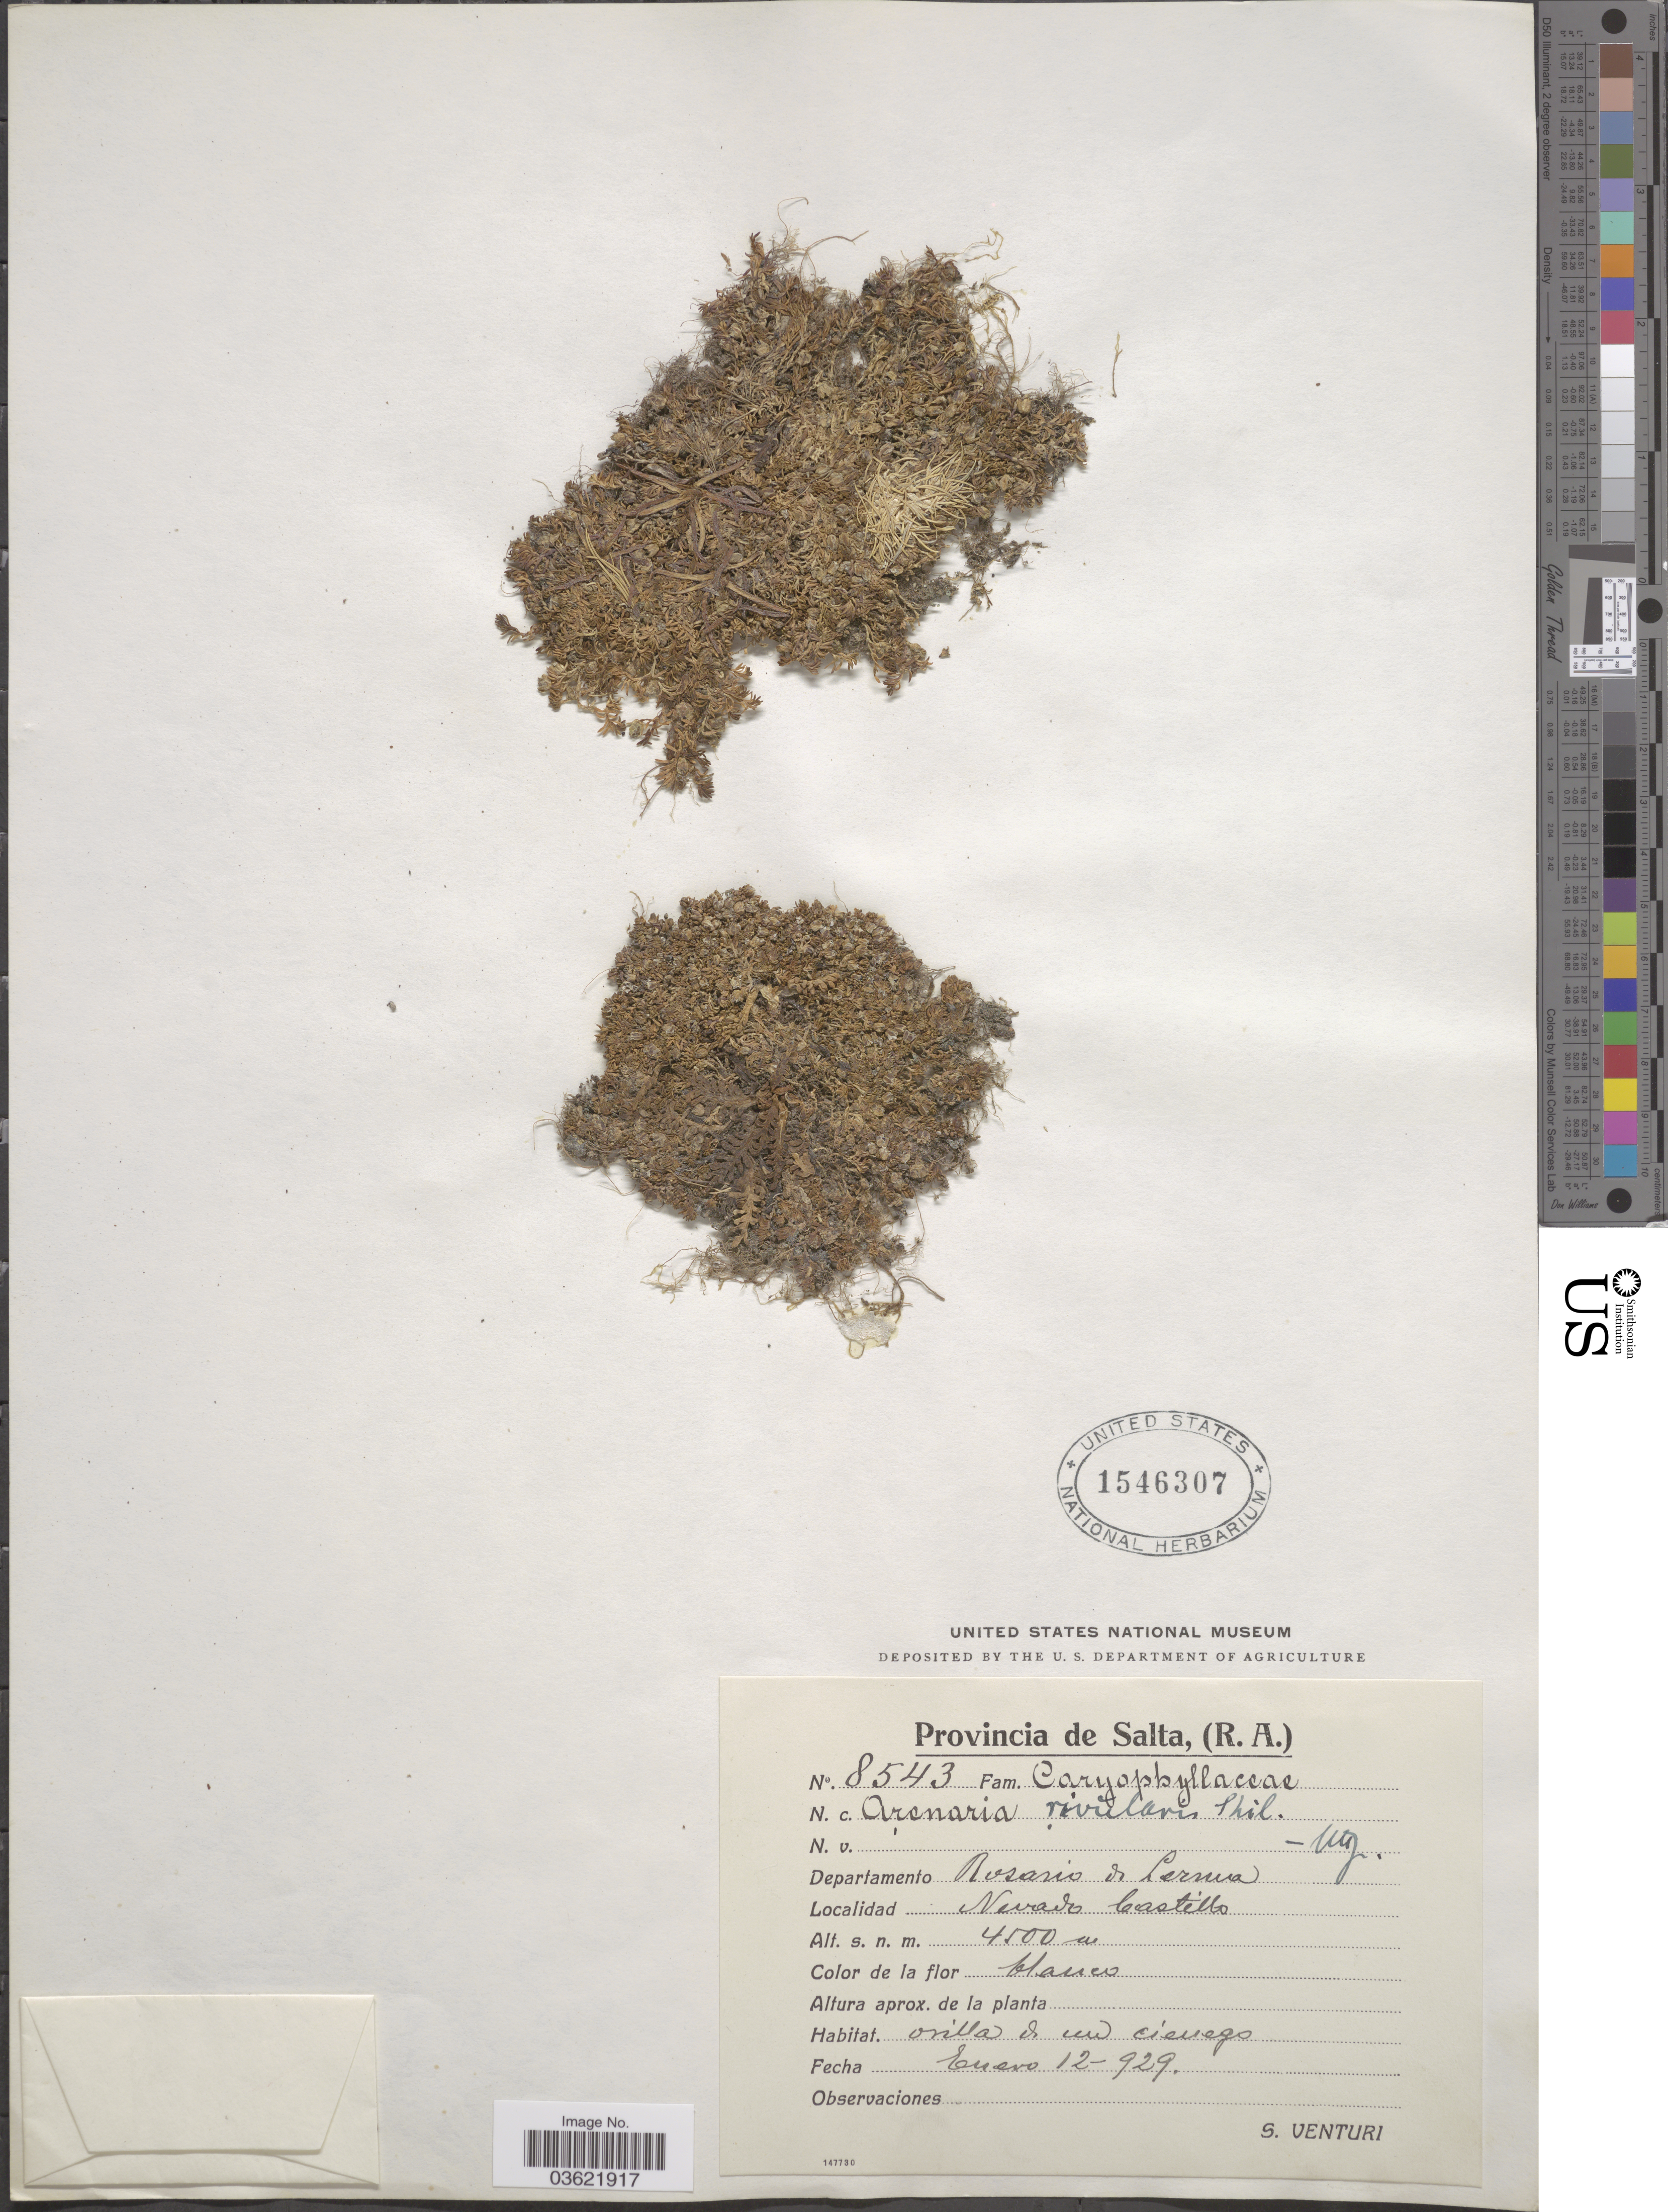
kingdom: Plantae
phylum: Tracheophyta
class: Magnoliopsida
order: Caryophyllales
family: Caryophyllaceae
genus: Arenaria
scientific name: Arenaria rivularis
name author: Phil.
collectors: S. Venturi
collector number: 8543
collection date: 1929-01-12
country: Argentina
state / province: Salta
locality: Departamento Rosario de Lerma. Nevado Castillo.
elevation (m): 4500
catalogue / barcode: US 1546307